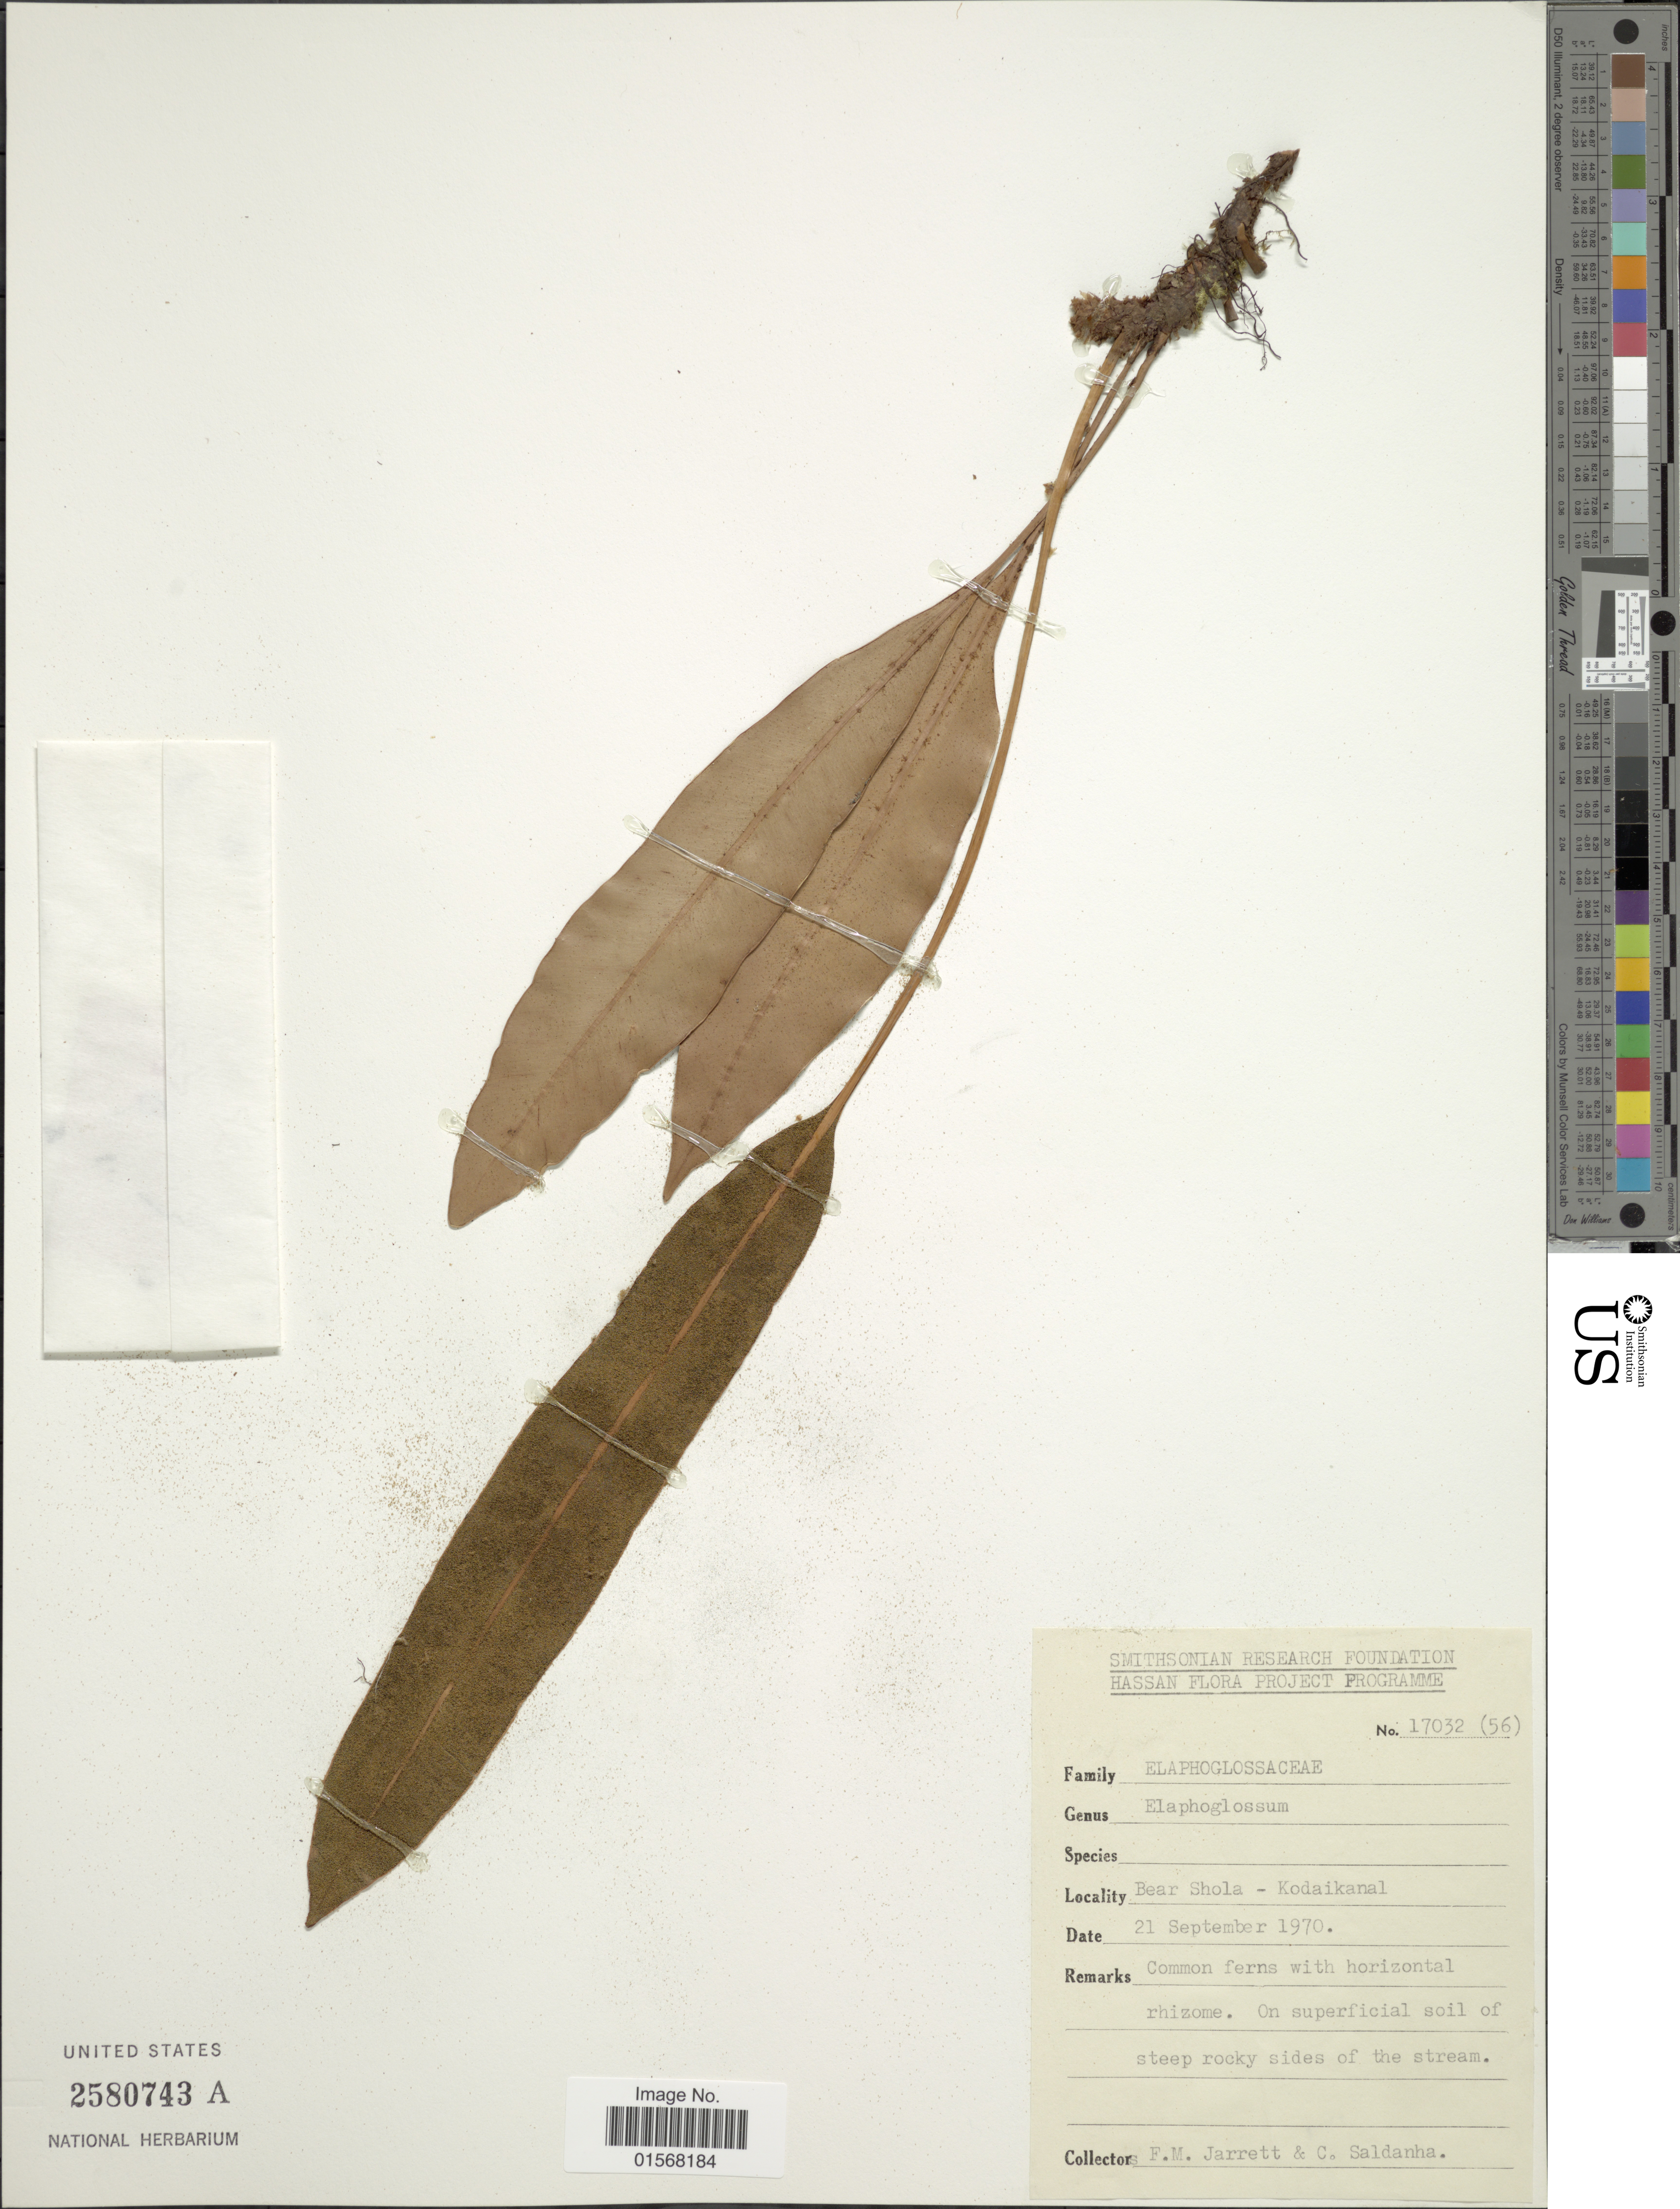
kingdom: Plantae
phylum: Tracheophyta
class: Polypodiopsida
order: Polypodiales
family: Dryopteridaceae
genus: Elaphoglossum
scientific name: Elaphoglossum sp.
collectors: F. M. Jarrett & C. Saldanha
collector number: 17032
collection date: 1970-09-21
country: India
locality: Bear Shola- Kodaikanal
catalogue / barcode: US 2580743A